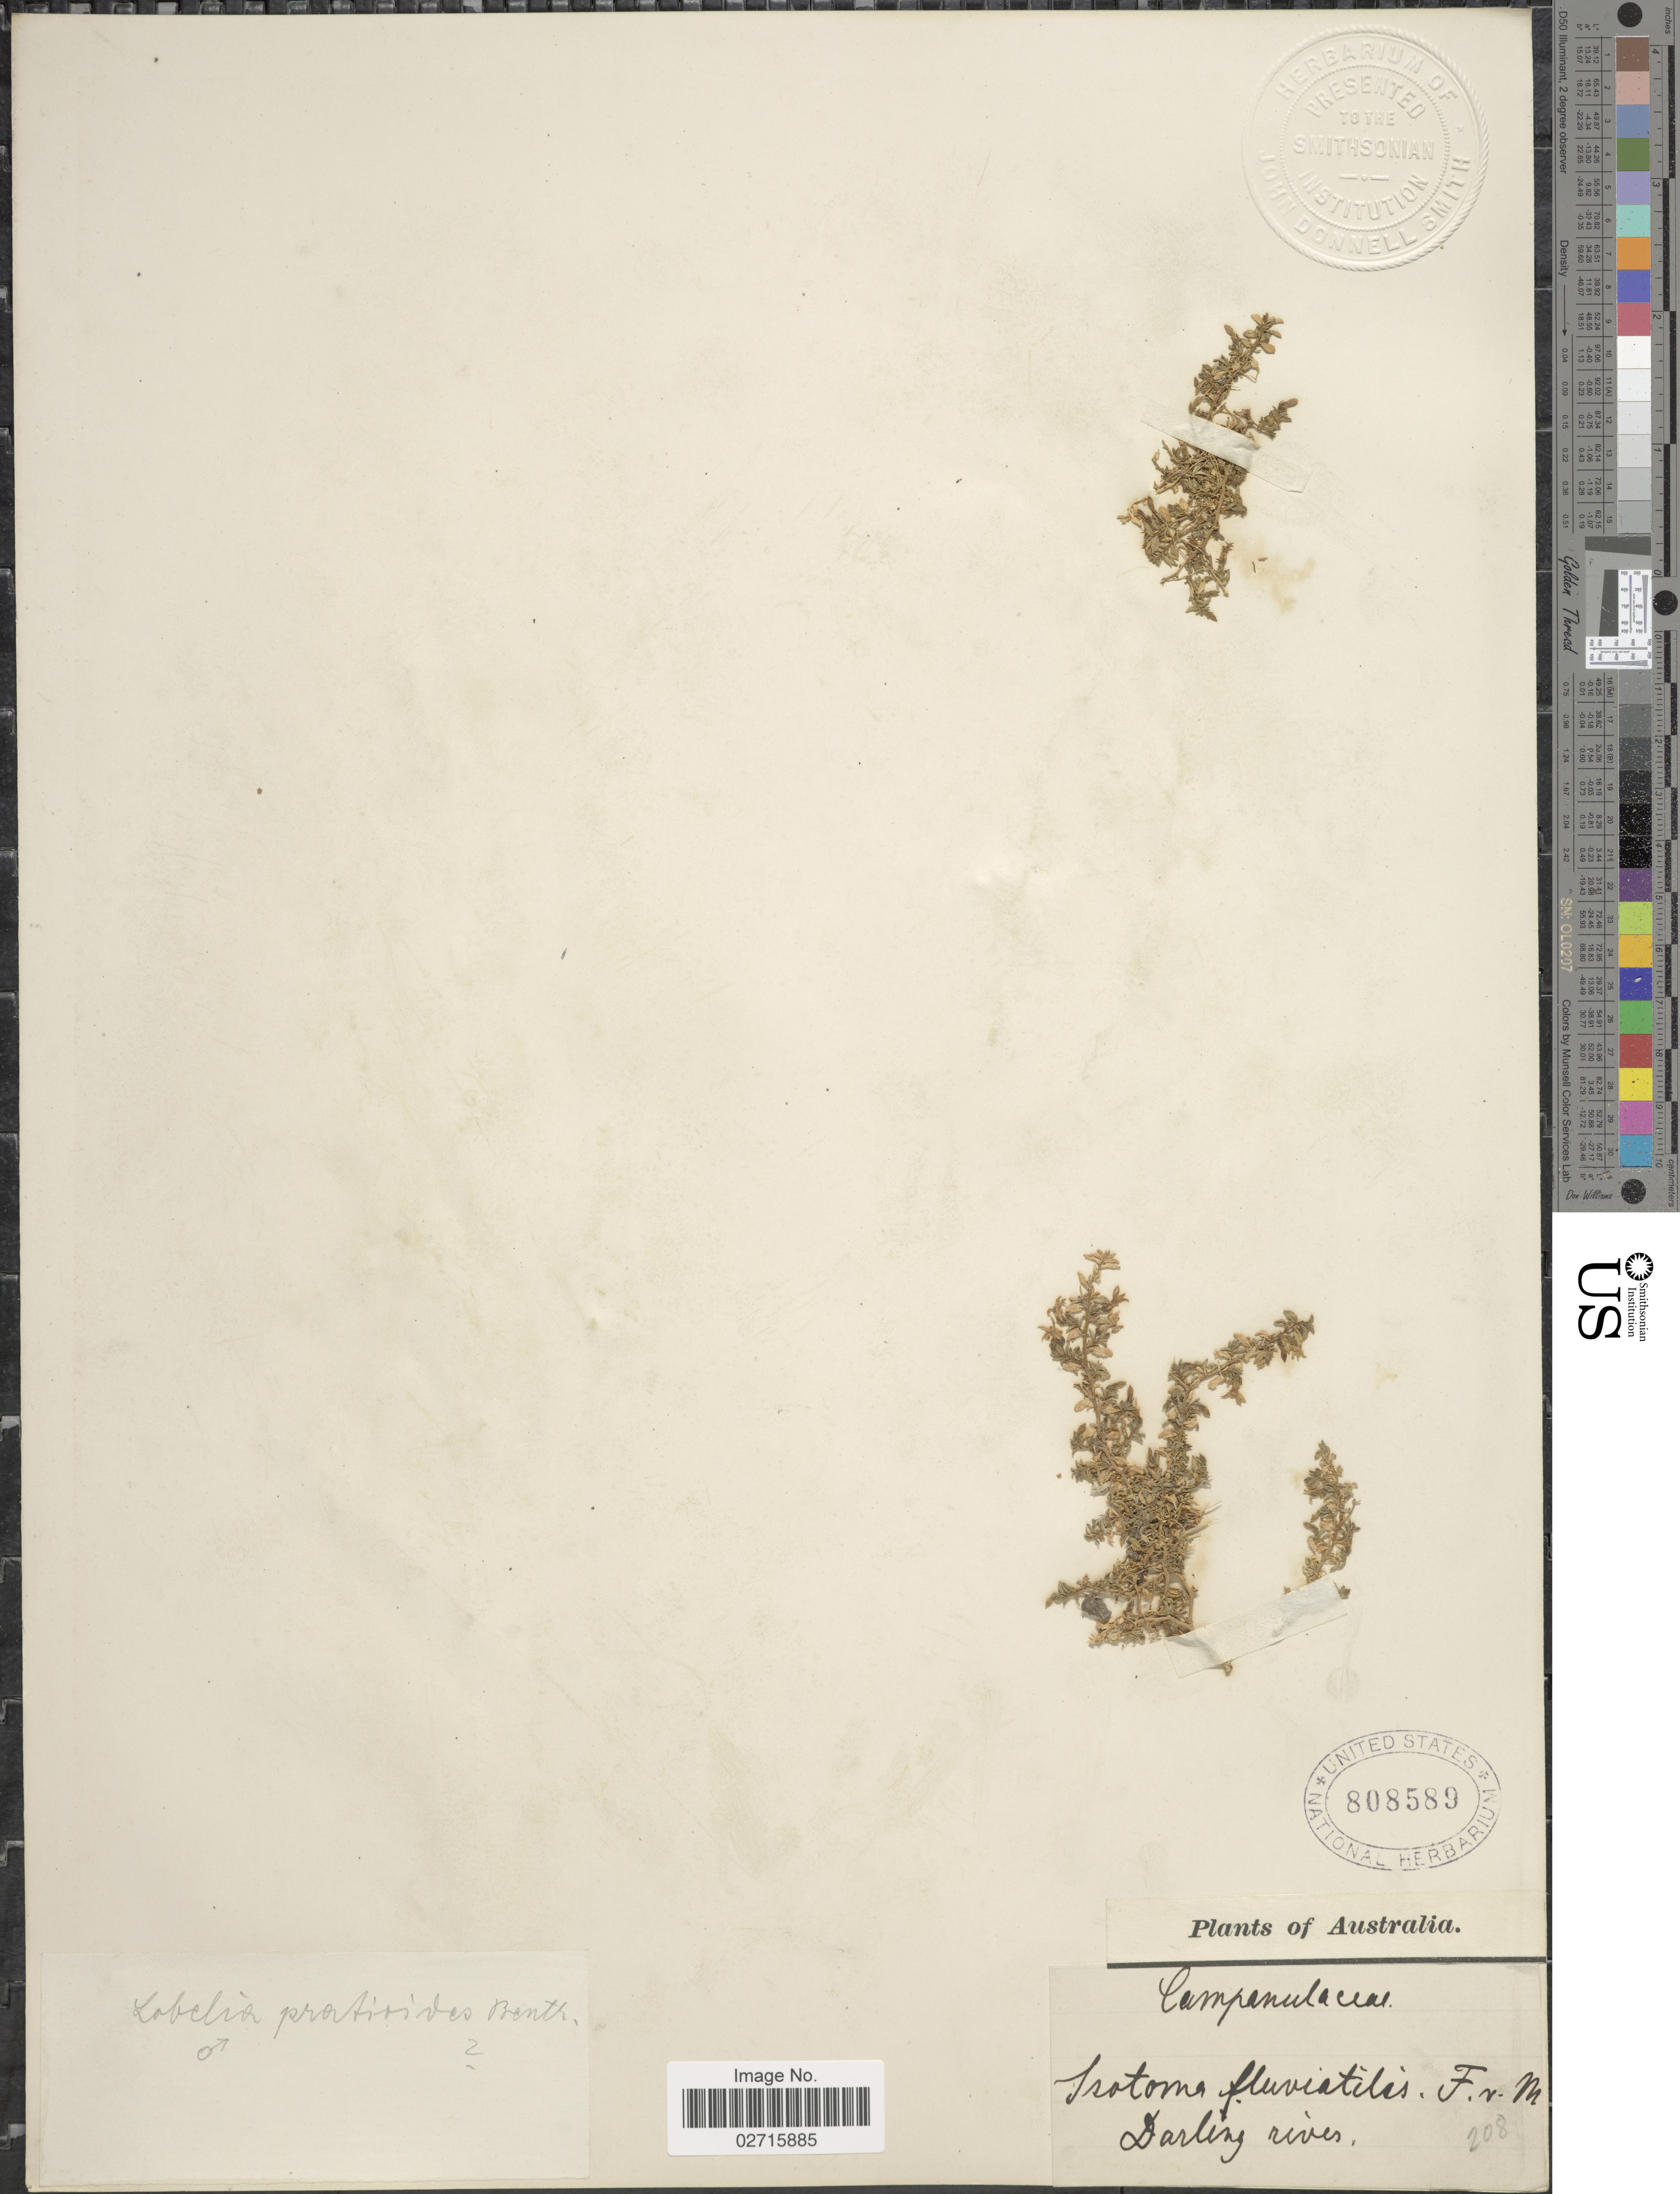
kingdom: Plantae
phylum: Tracheophyta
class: Magnoliopsida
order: Asterales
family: Campanulaceae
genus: Lobelia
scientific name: Lobelia pratioides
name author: Benth.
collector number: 208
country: Australia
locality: Darling river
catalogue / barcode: US 808589